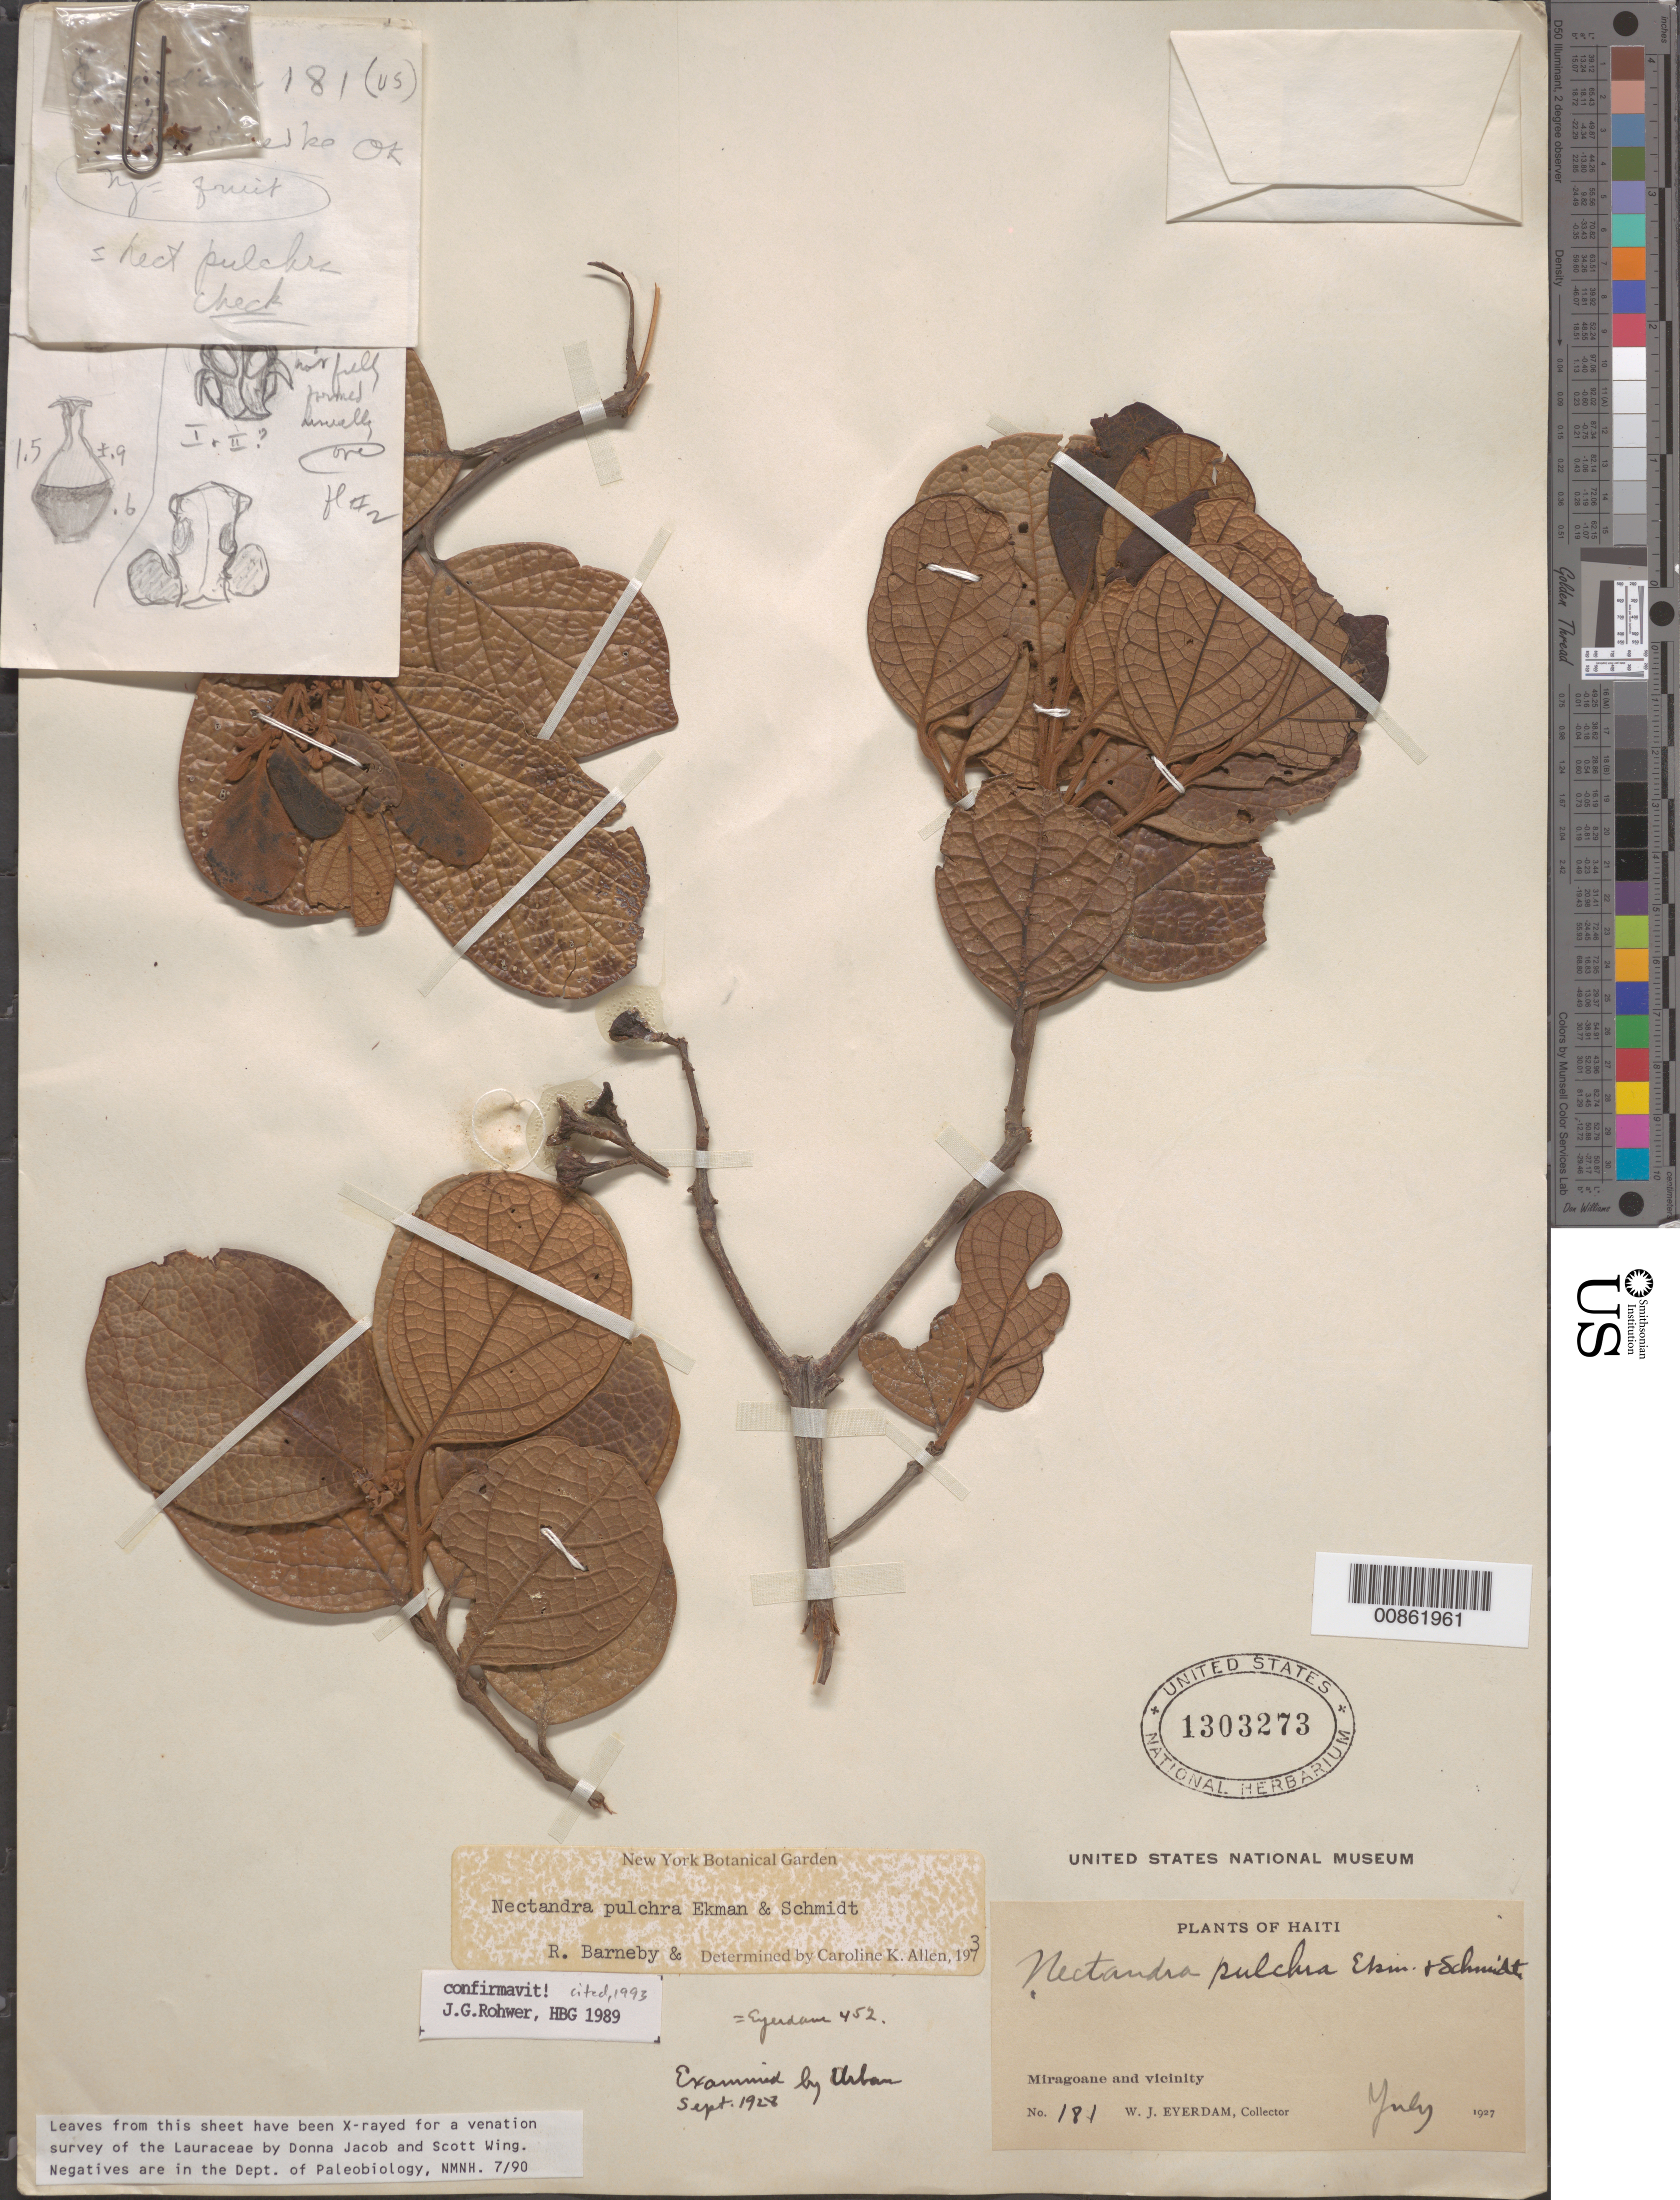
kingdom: Plantae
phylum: Tracheophyta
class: Magnoliopsida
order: Laurales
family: Lauraceae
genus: Nectandra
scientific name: Nectandra pulchra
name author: Ekman & O.C. Schmidt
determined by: Rohwer, J. G.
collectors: W. J. Eyerdam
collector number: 181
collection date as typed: Jul 1927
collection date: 1927-07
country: Haiti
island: Hispaniola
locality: Miragoane and vicinity.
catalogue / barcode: US 1303273